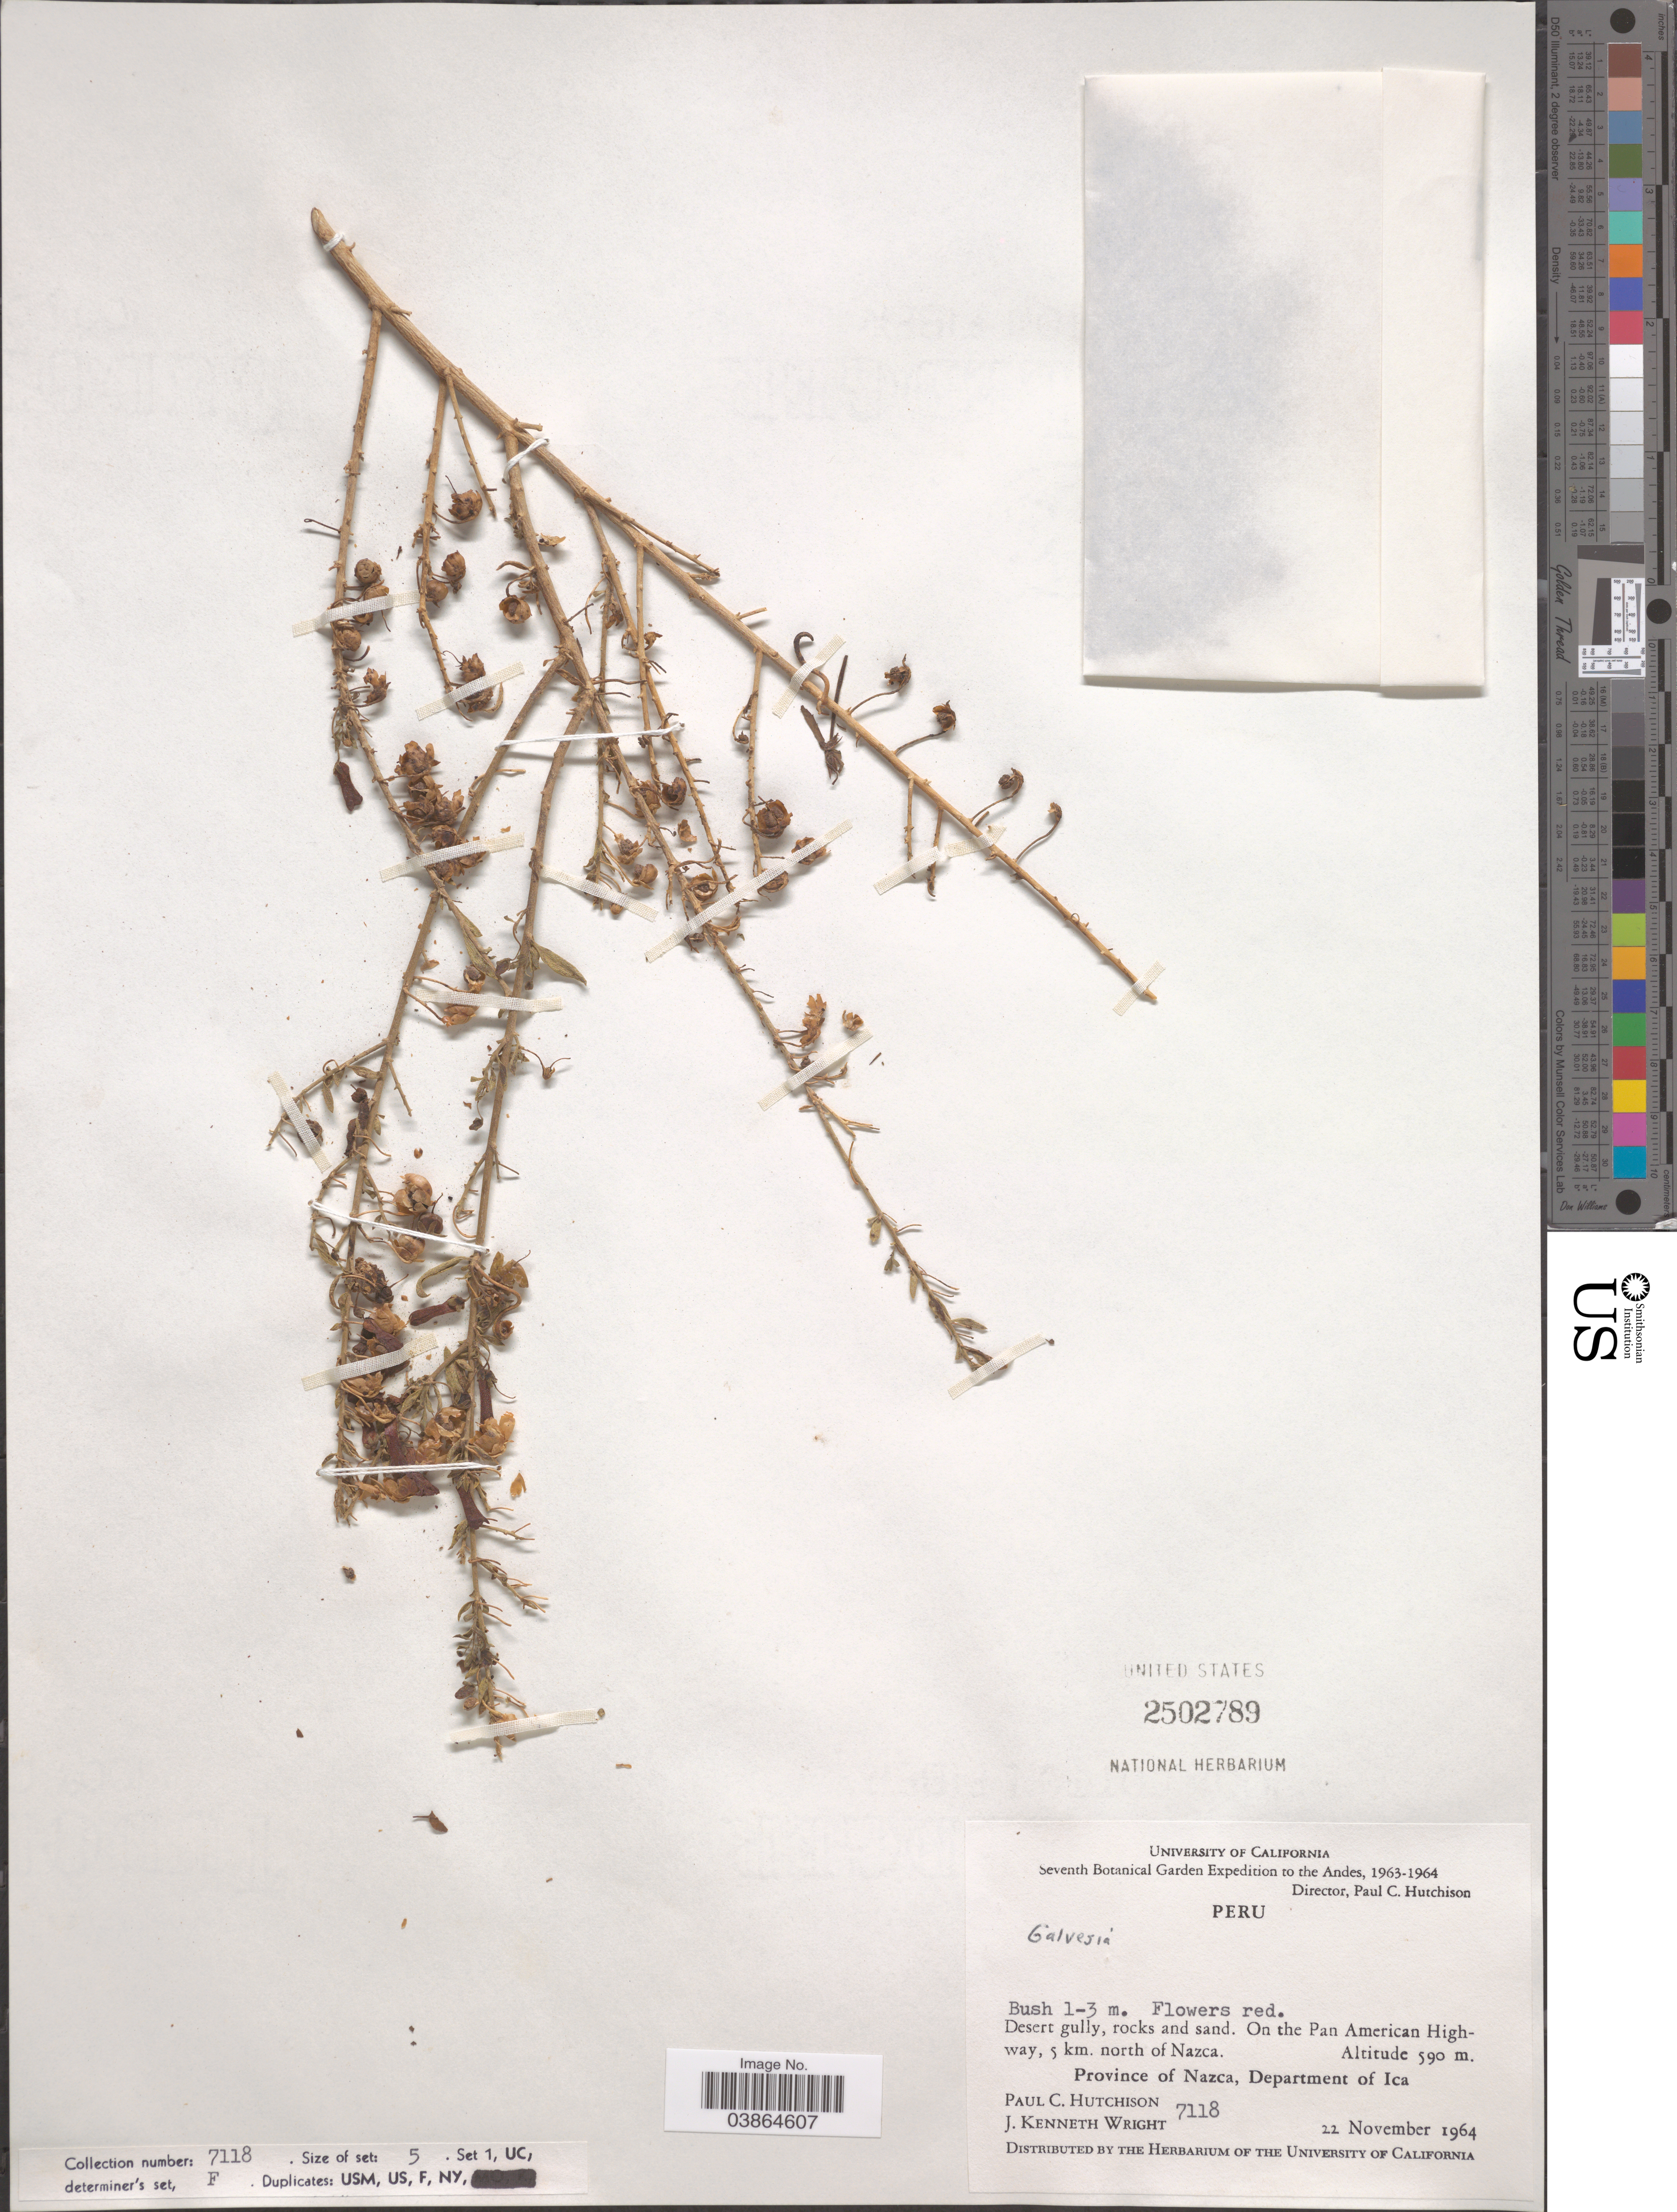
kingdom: Plantae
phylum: Tracheophyta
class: Magnoliopsida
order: Lamiales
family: Plantaginaceae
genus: Galvezia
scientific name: Galvezia sp.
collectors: P. C. Hutchison & J. K. Wright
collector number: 7118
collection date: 1964-11-22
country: Peru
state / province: Ica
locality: The Andes. On the Pan American Highway, 5 km. north of Nazca. Province of Nazca, Department of Ica.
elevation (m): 590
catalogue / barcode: US 2502789